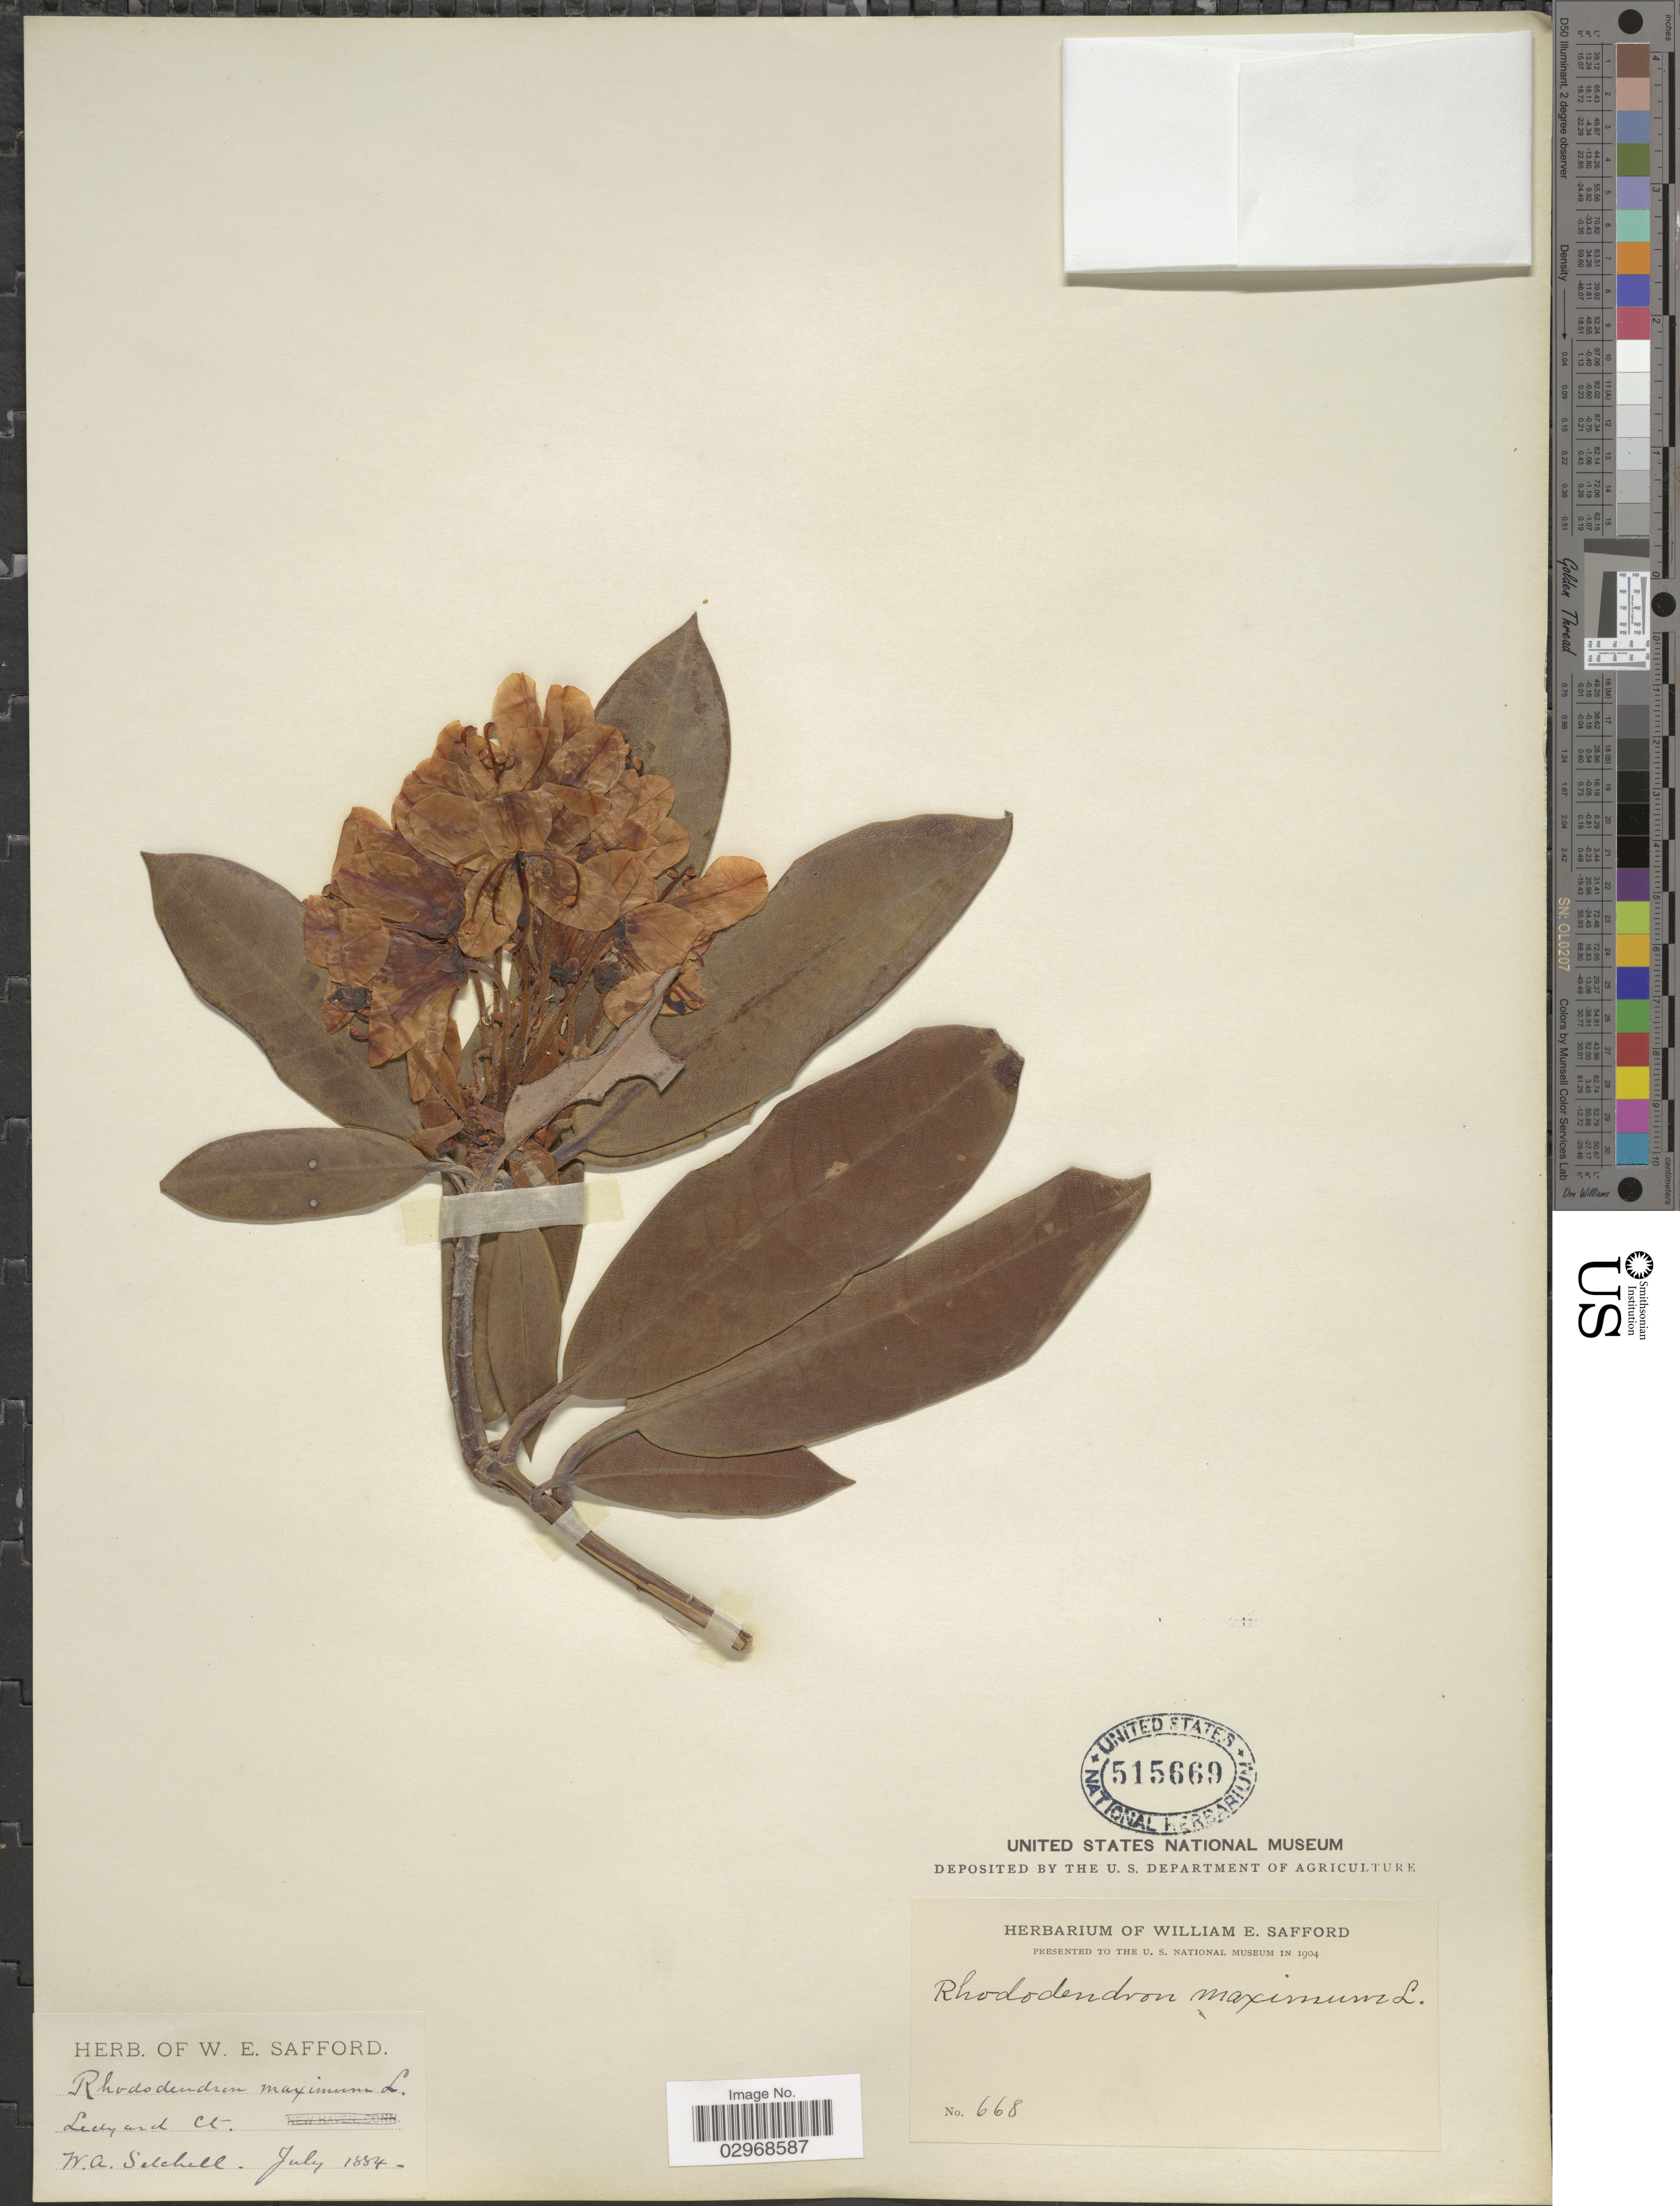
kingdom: Plantae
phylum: Tracheophyta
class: Magnoliopsida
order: Ericales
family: Ericaceae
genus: Rhododendron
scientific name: Rhododendron maximum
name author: L.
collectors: W. Setchell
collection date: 1884-07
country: United States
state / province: Connecticut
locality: Ledyard.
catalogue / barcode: US 515669